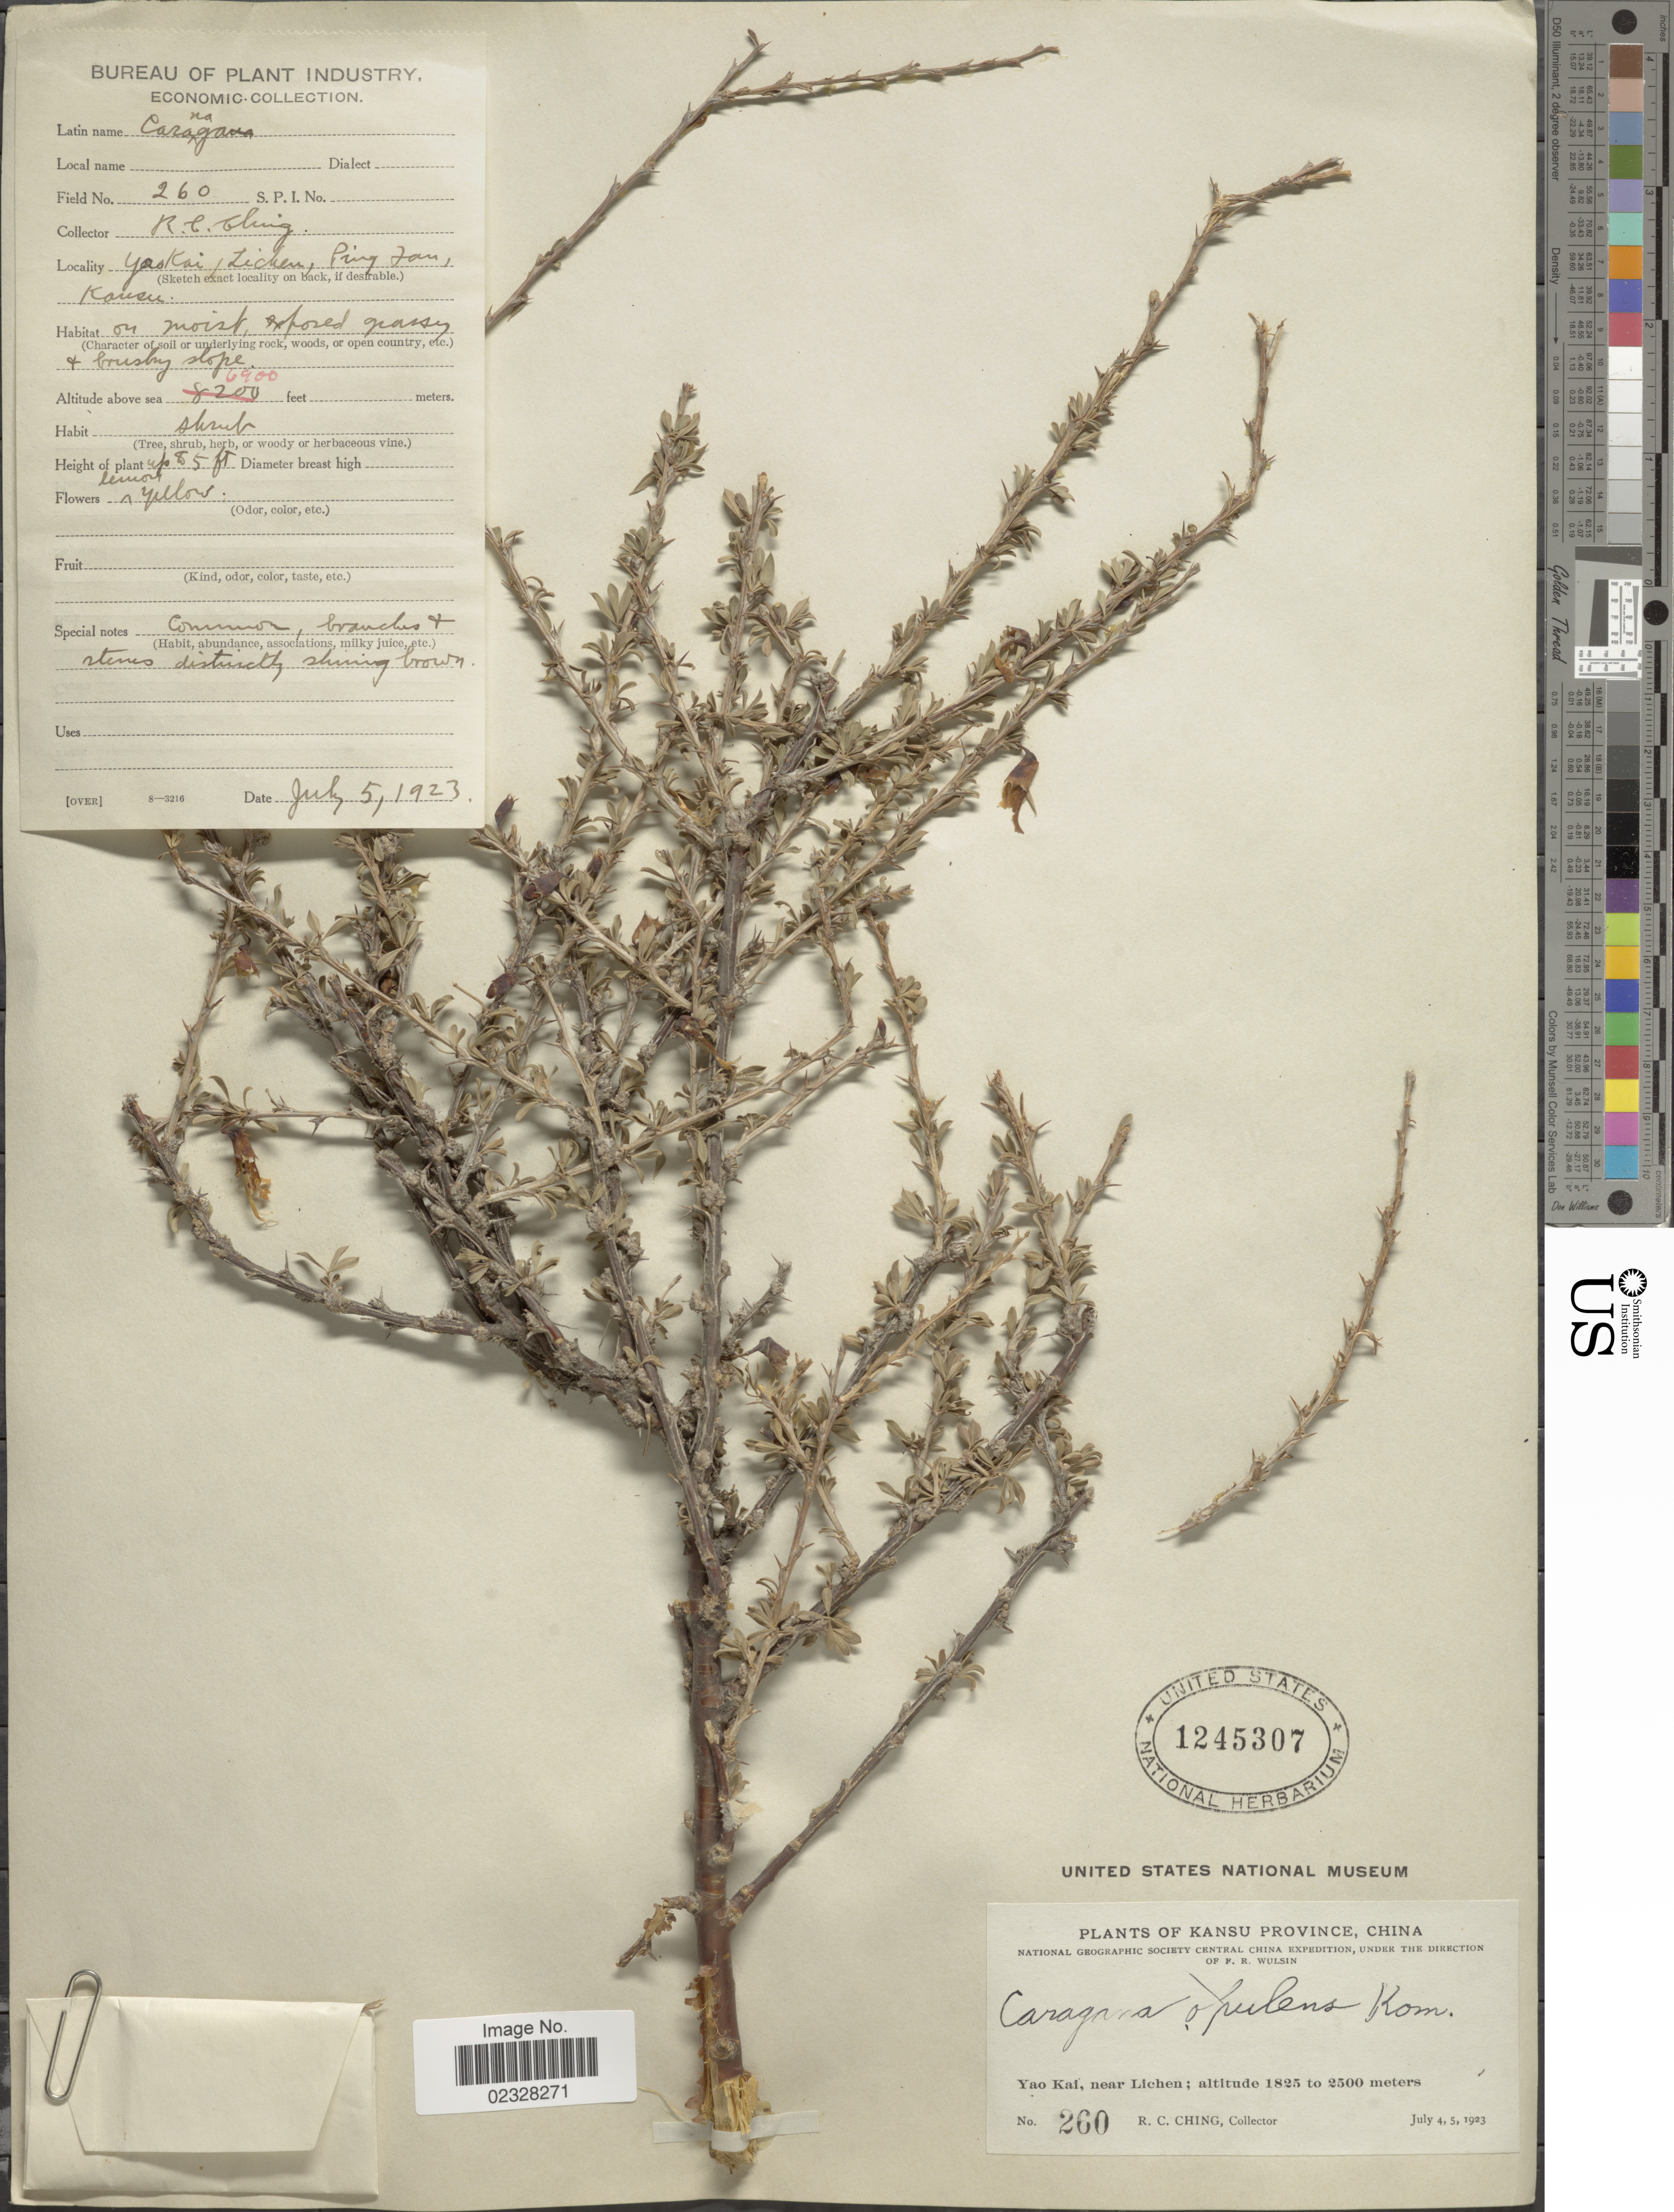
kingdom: Plantae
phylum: Tracheophyta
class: Magnoliopsida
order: Fabales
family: Fabaceae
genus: Caragana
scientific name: Caragana opulens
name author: Kom.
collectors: R. C. Ching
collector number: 260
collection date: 1923-07-05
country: China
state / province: Gansu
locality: Yao Kai, near Lichen, Ping Fan, Kansu Province.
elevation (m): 2103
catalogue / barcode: US 1245307